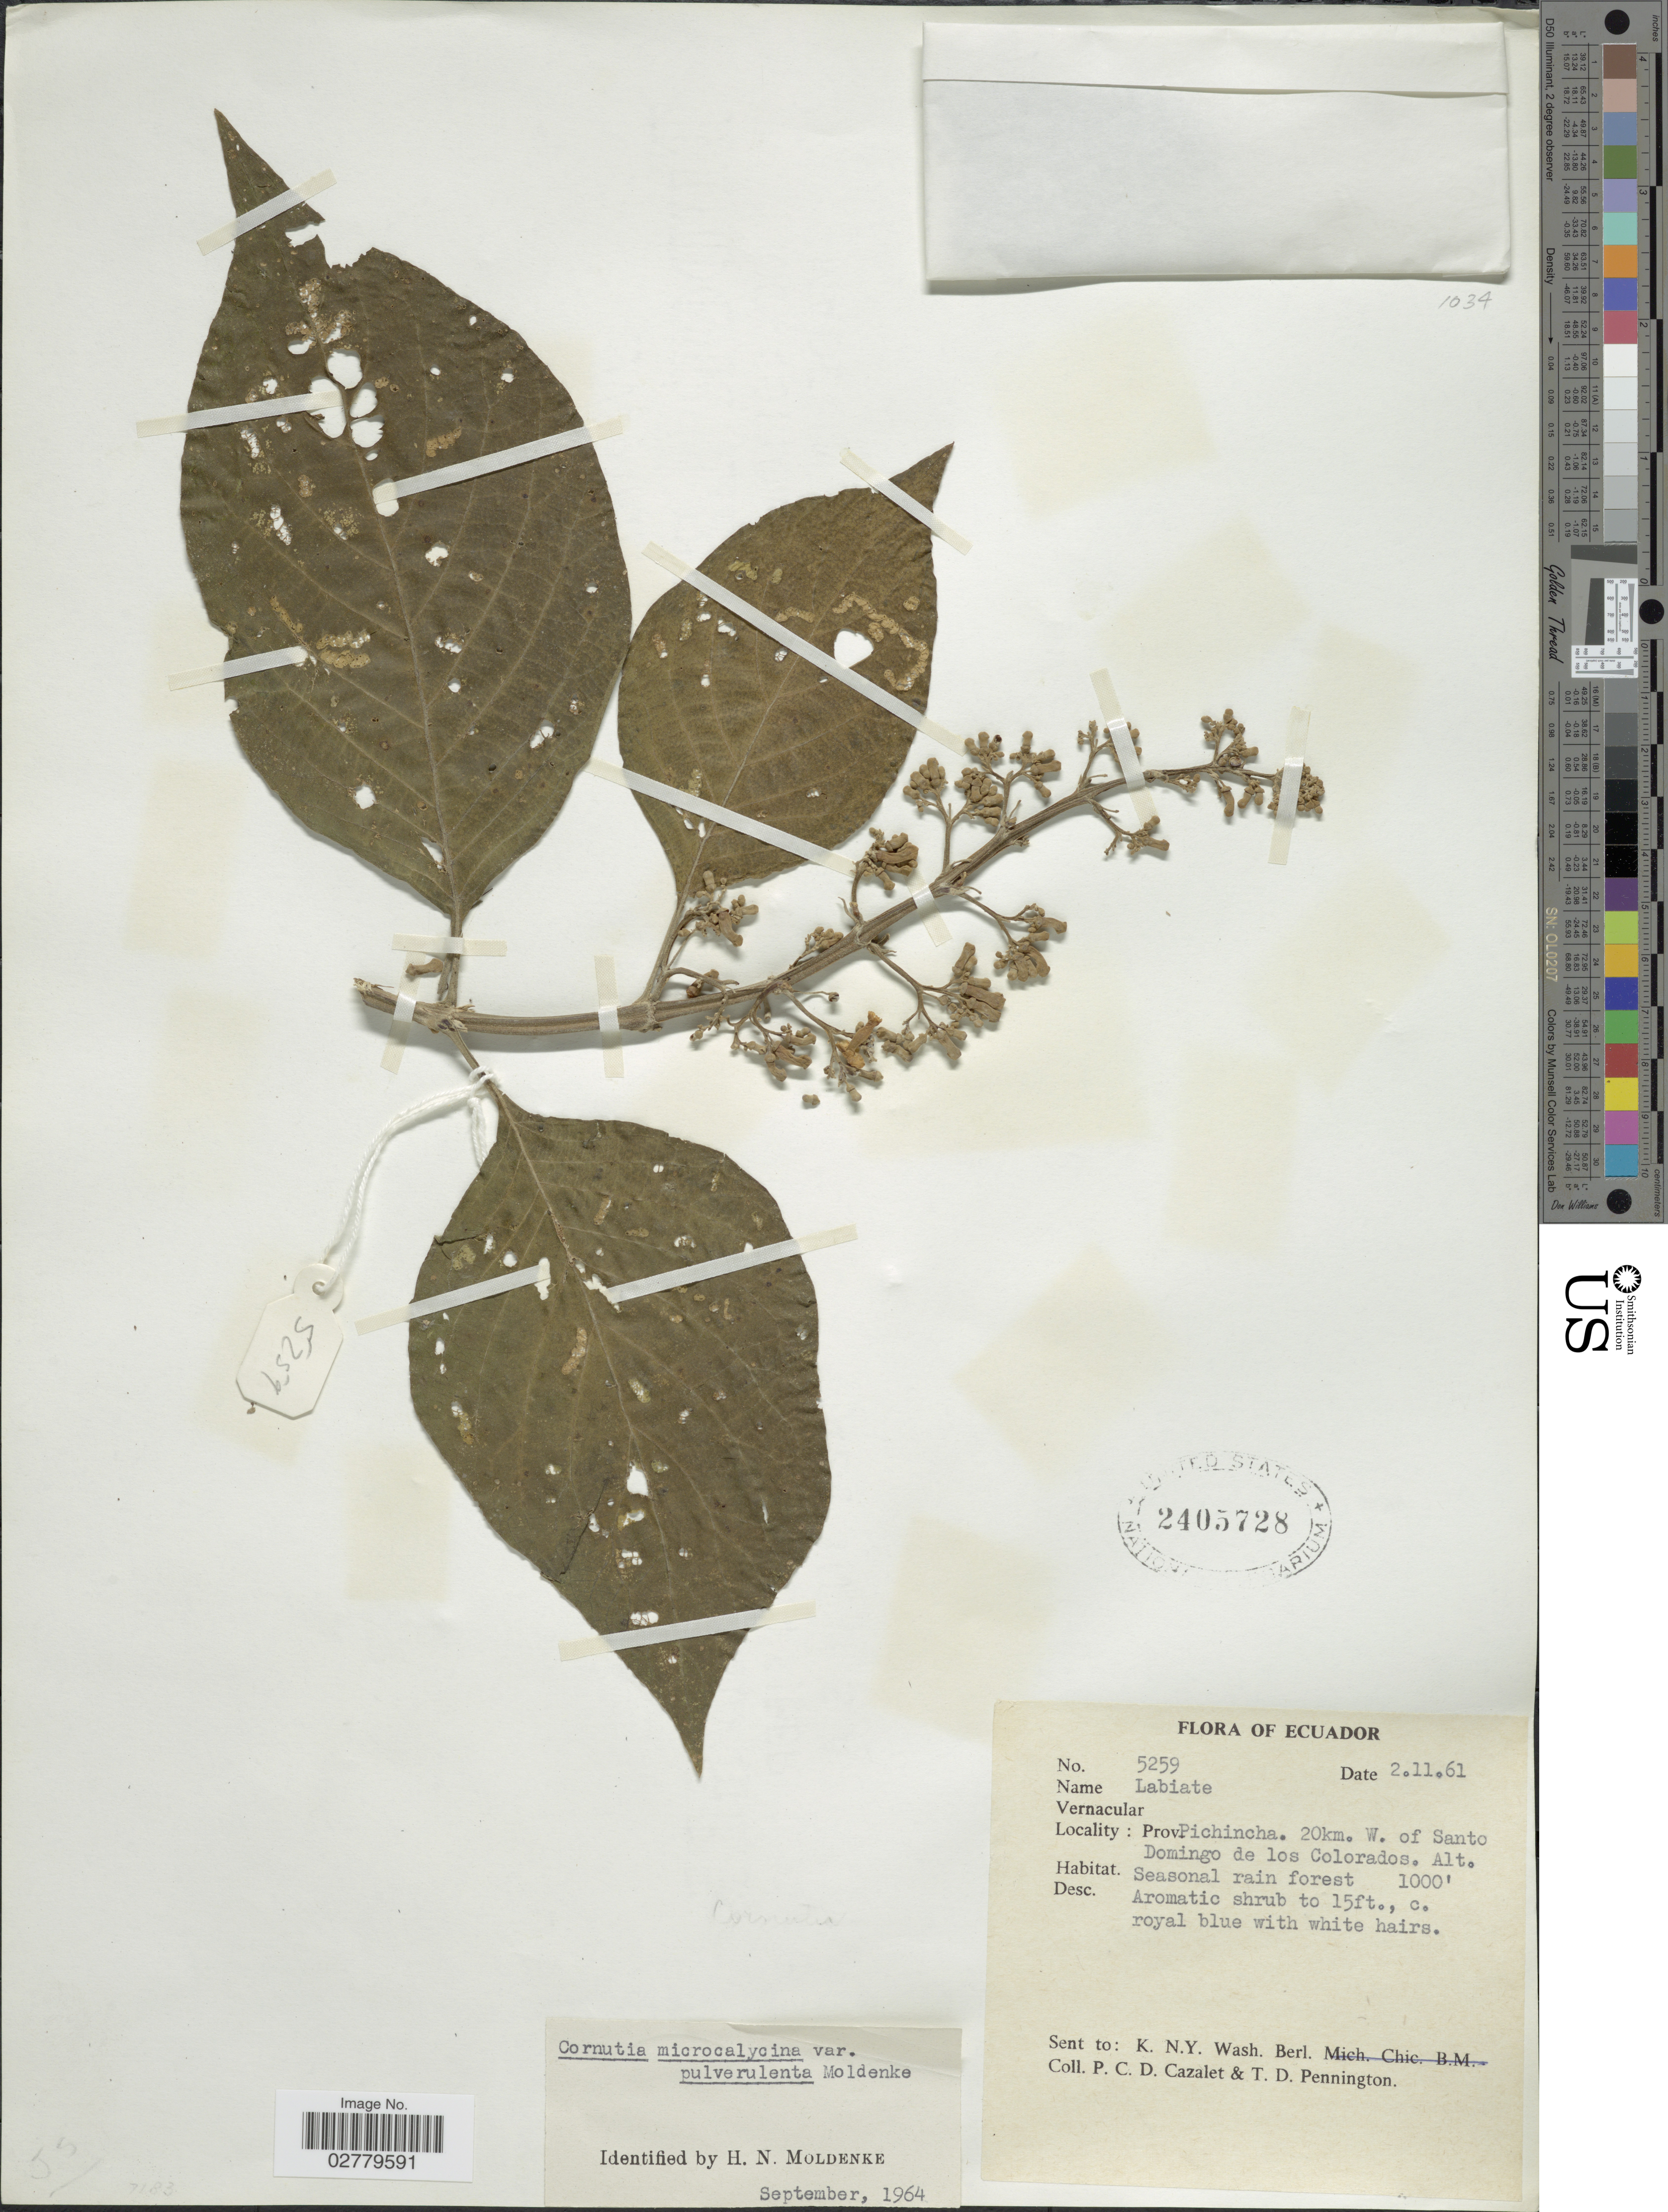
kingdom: Plantae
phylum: Tracheophyta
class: Magnoliopsida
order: Lamiales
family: Lamiaceae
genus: Cornutia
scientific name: Cornutia microcalycina var. pulverulenta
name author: Moldenke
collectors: P. C. D. Cazalet & T. D. Pennington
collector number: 5259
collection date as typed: Transcribed d/m/y: 2/11/61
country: Ecuador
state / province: Pichincha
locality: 20 km. W. of Santo Domingo de los Colorados.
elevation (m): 305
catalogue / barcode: US 2405728